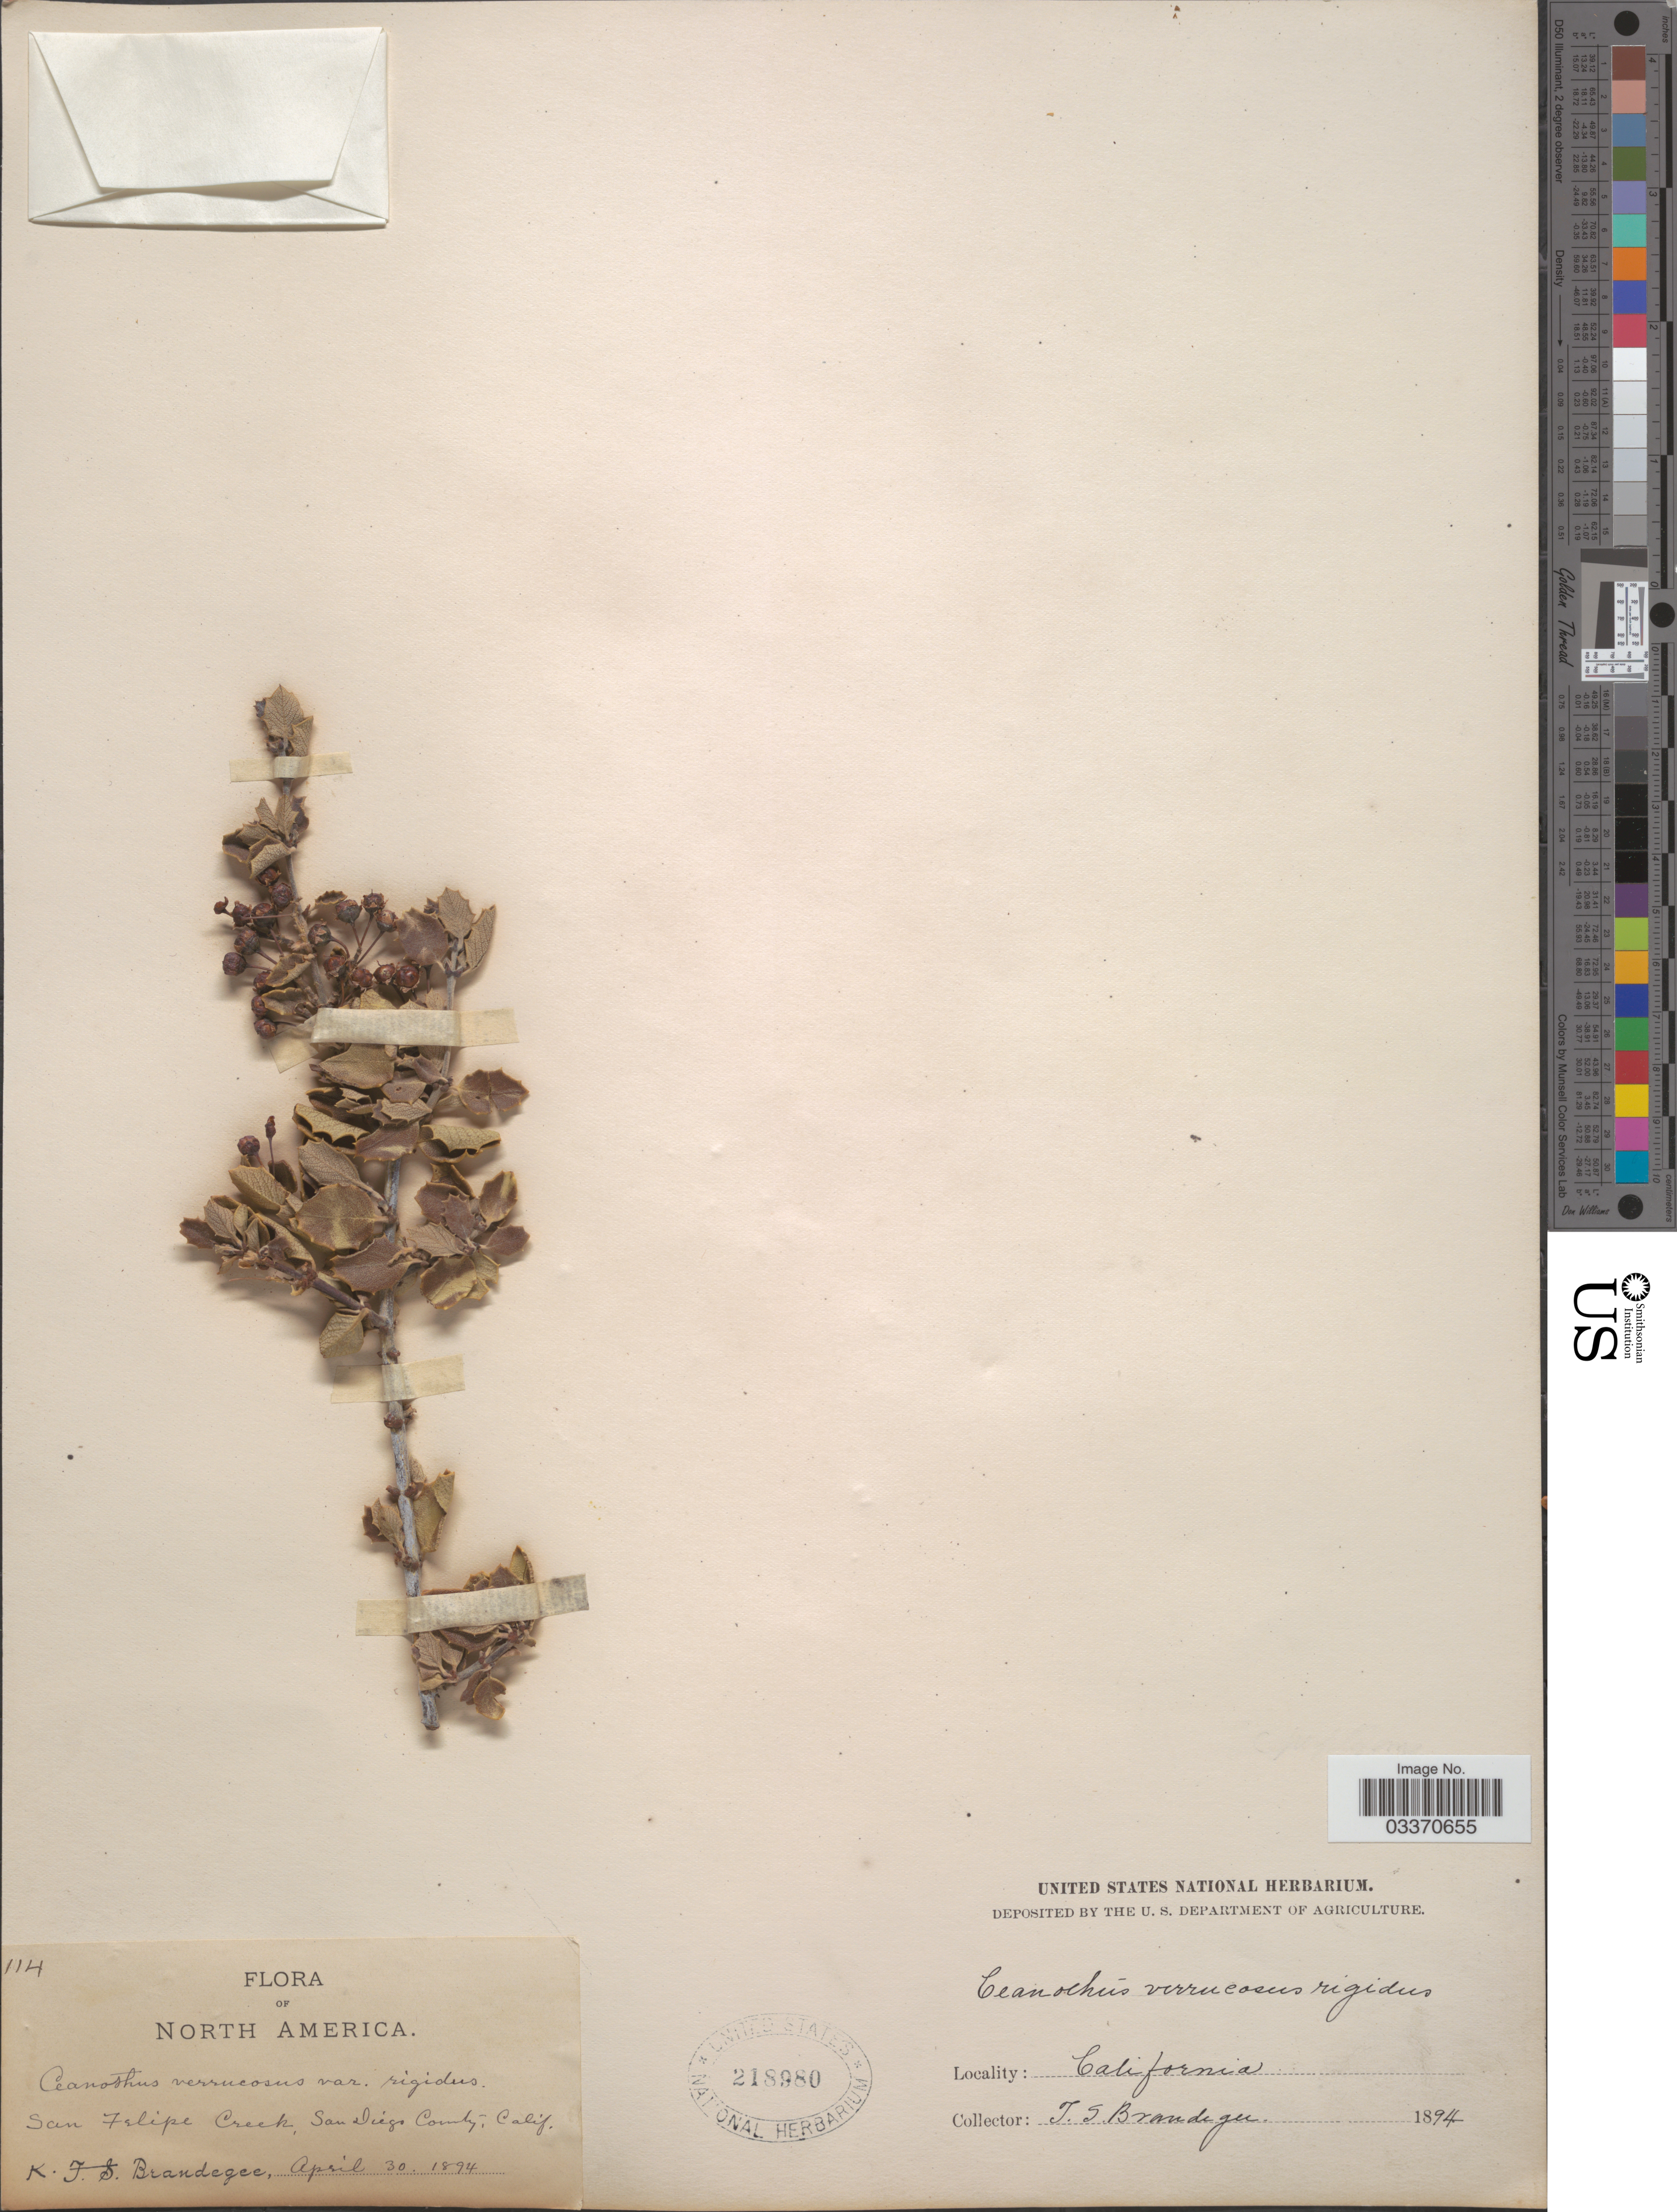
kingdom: Plantae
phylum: Tracheophyta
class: Magnoliopsida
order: Rosales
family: Rhamnaceae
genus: Ceanothus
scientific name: Ceanothus verrucosus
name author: Nutt.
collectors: K. Brandegee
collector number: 114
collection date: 1894-04-30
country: United States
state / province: California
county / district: San Diego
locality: San Felipe Creek, San Diego County.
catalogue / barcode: US 218980